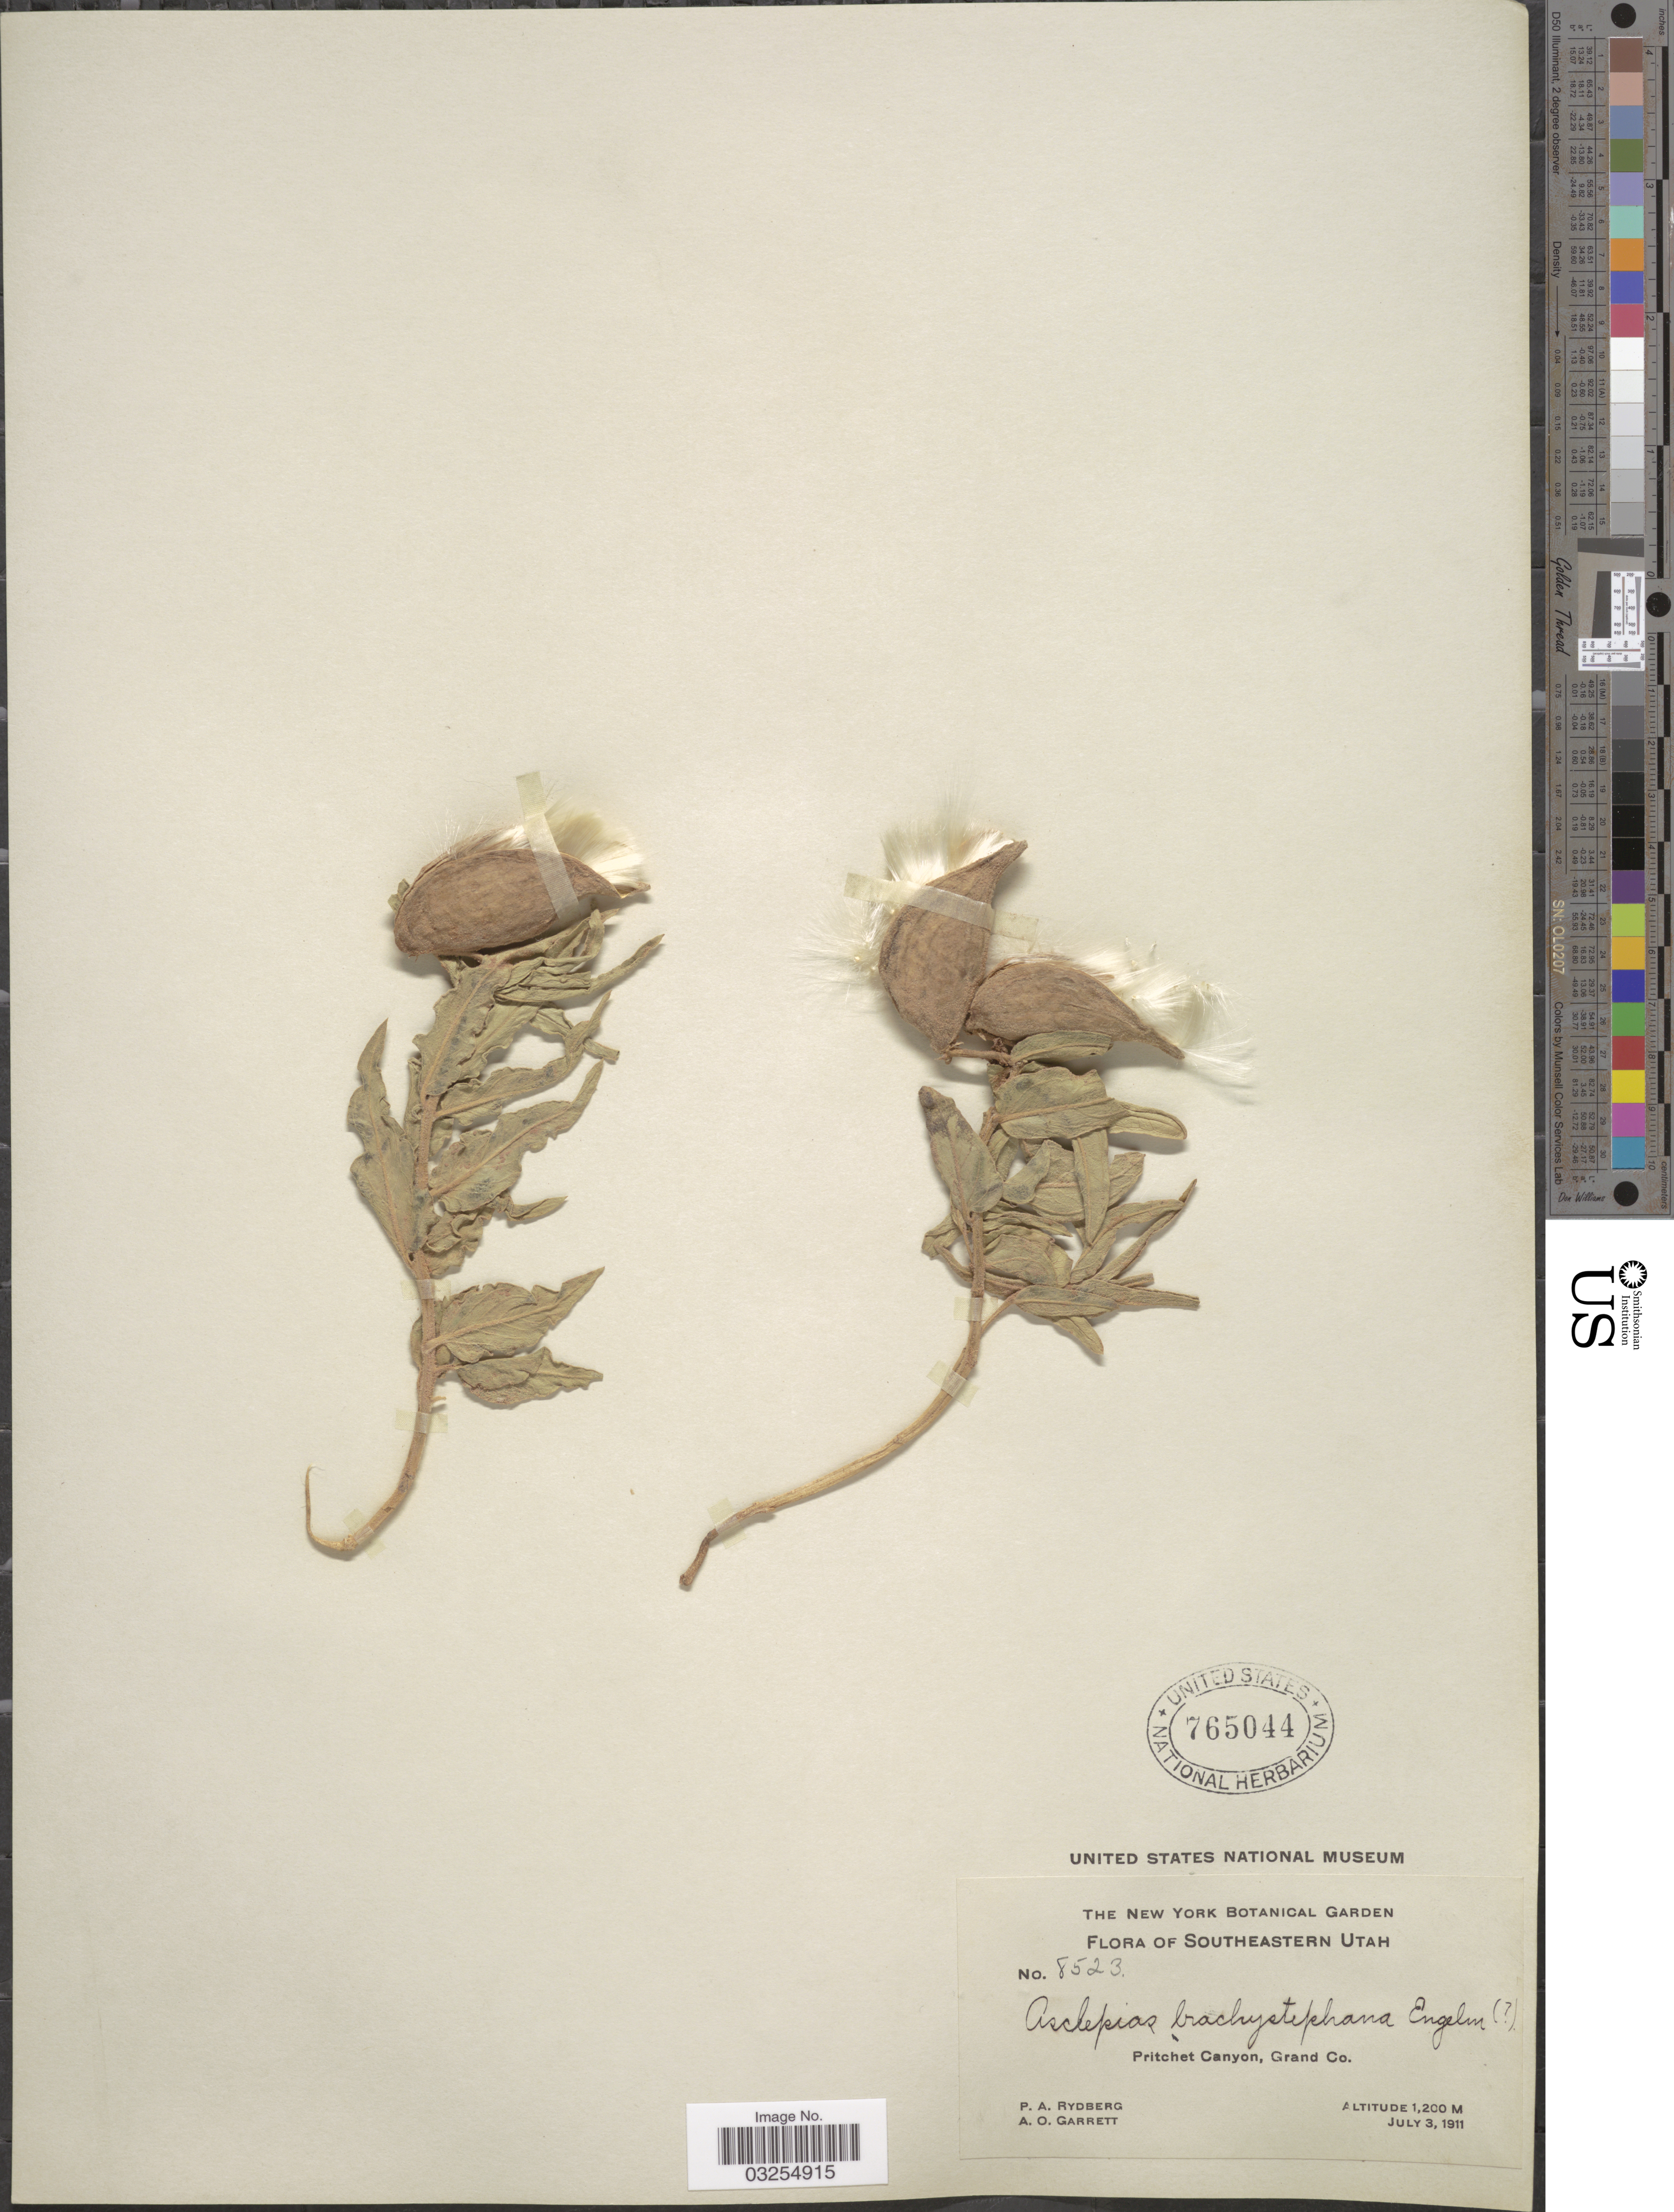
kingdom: Plantae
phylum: Tracheophyta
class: Magnoliopsida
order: Gentianales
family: Apocynaceae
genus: Asclepias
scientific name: Asclepias macrosperma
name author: Eastw. ex Vail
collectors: P. A. Rydberg & A. O. Garrett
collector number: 8523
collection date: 1911-07-03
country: United States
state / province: Utah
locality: Southeastern Utah. Pritchet Canyon, Grand Co.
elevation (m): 1200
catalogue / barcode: US 765044